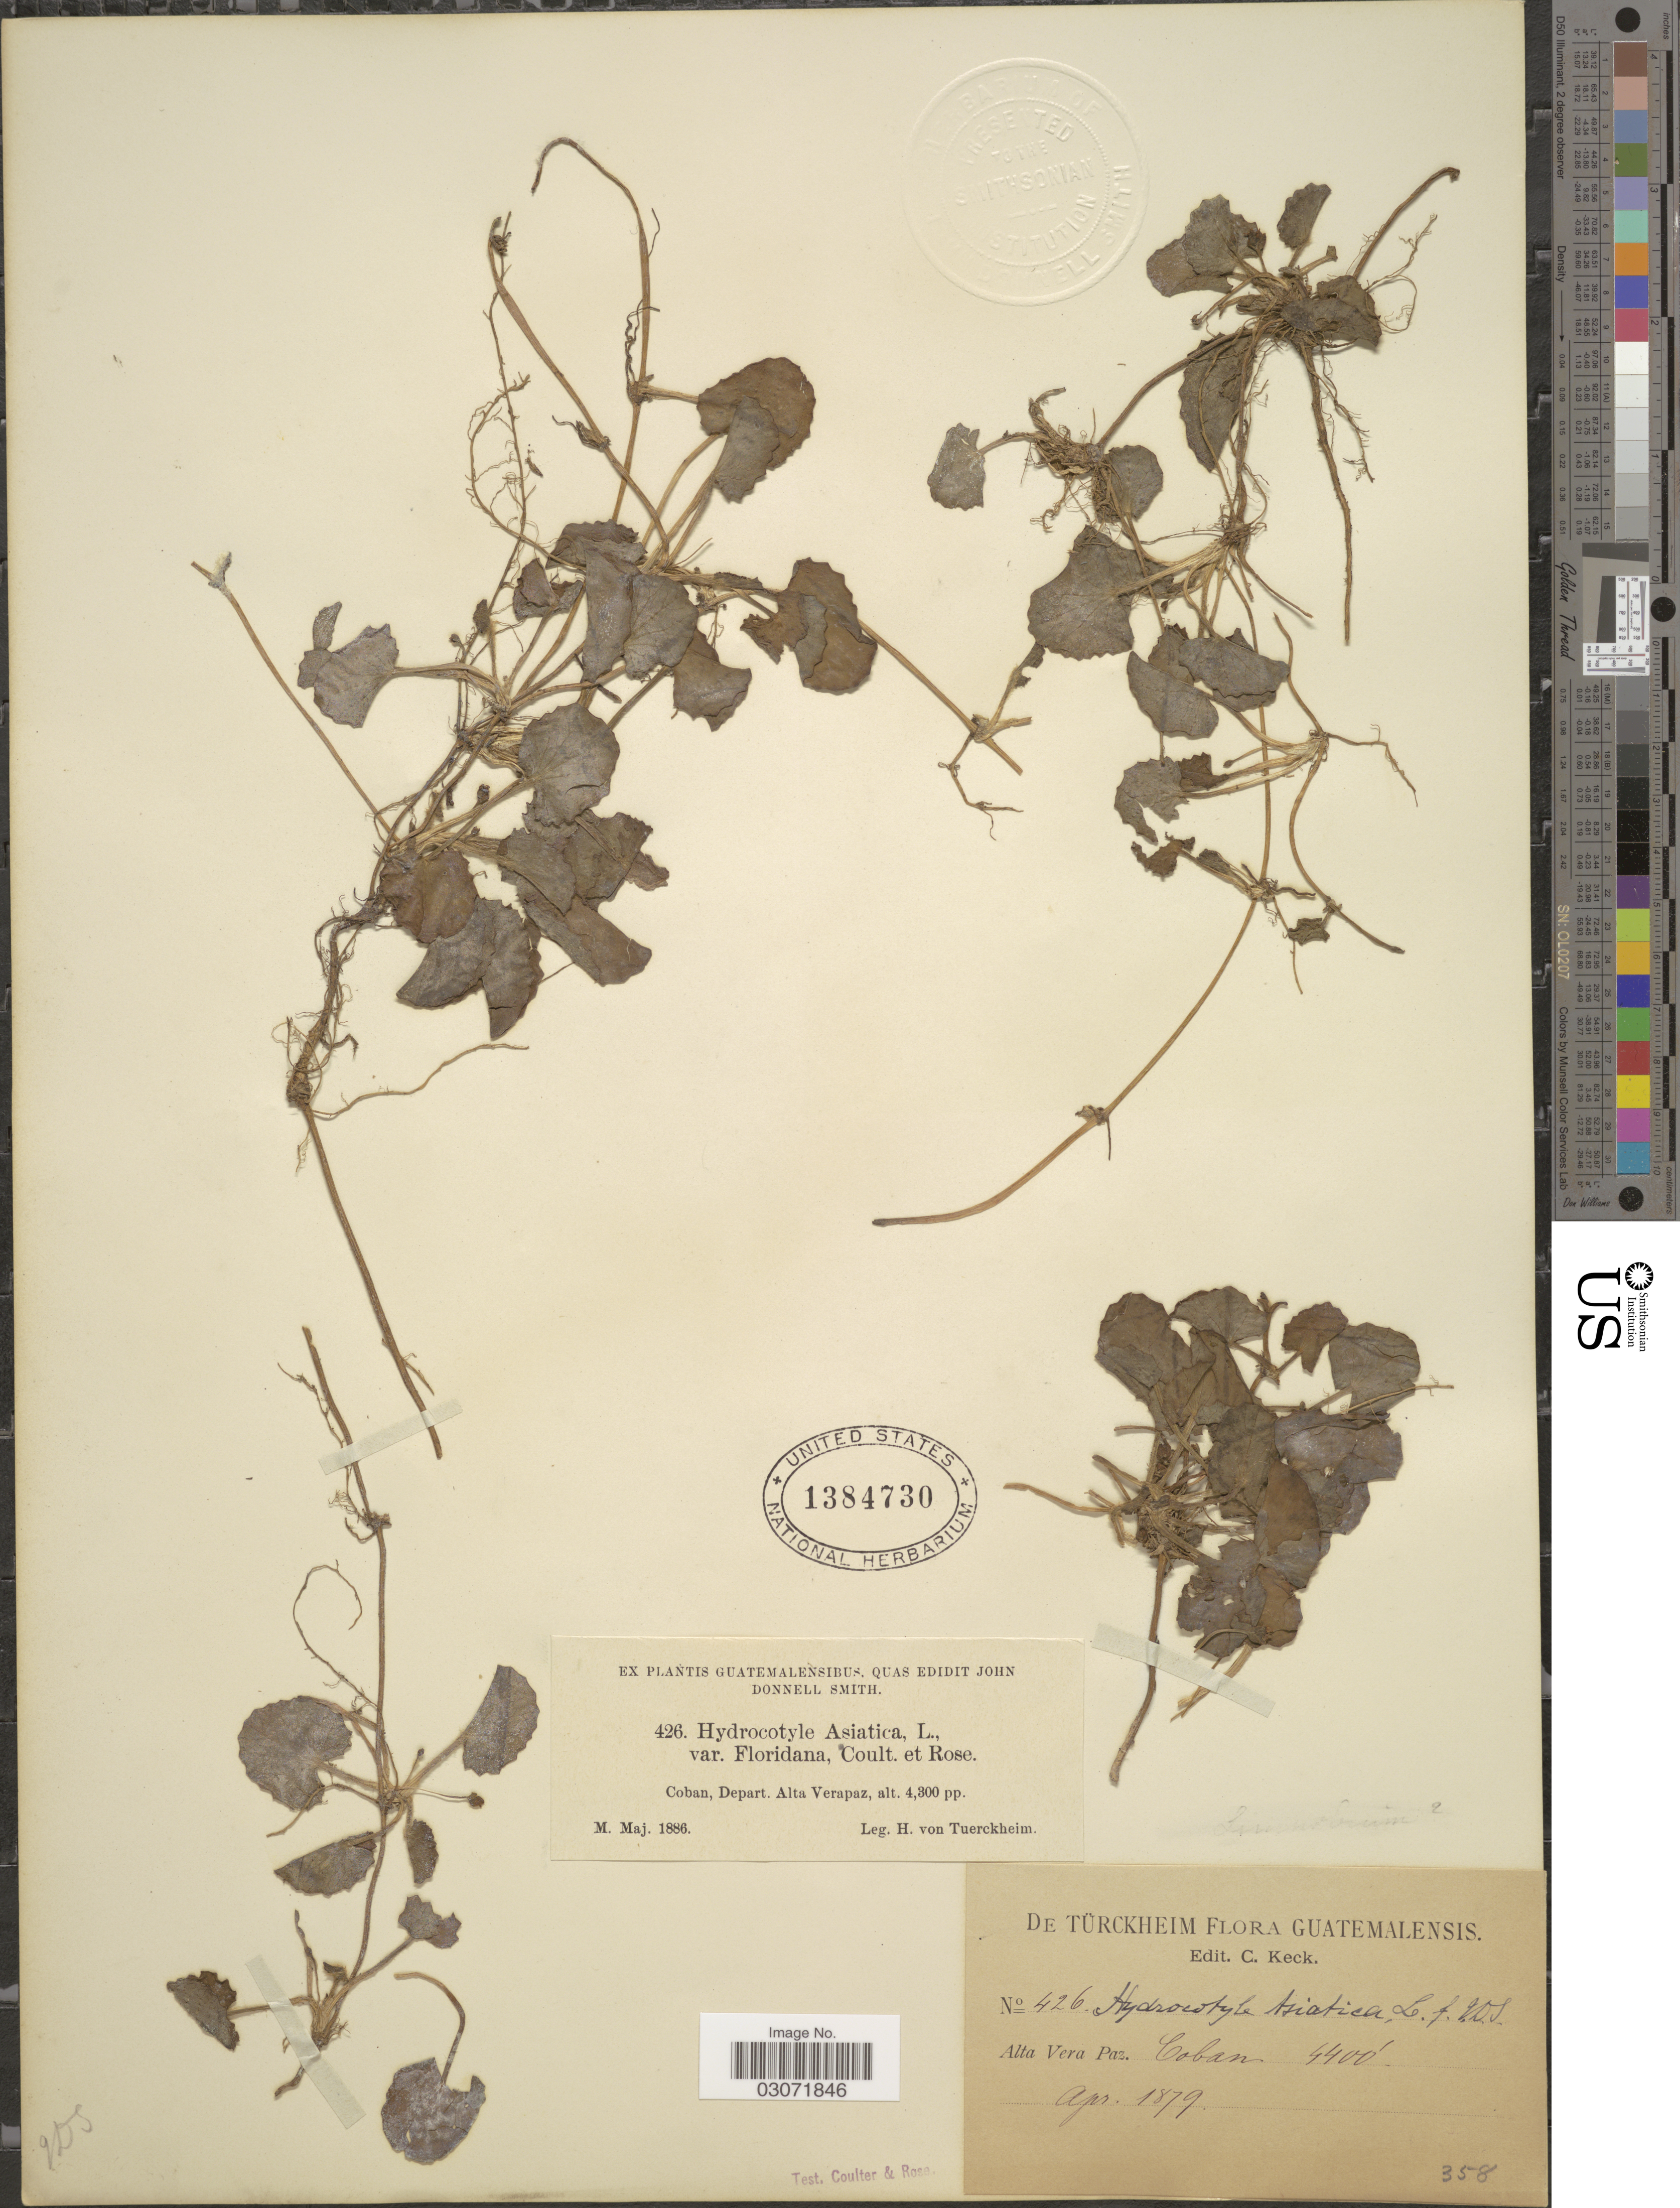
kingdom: Plantae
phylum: Tracheophyta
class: Magnoliopsida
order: Apiales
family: Apiaceae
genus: Centella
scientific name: Centella asiatica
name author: (L.) Urb.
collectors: -. De Türckheim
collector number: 426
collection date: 1879-04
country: Guatemala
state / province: Alta Verapaz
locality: Coban.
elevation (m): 1341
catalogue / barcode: US 1384730